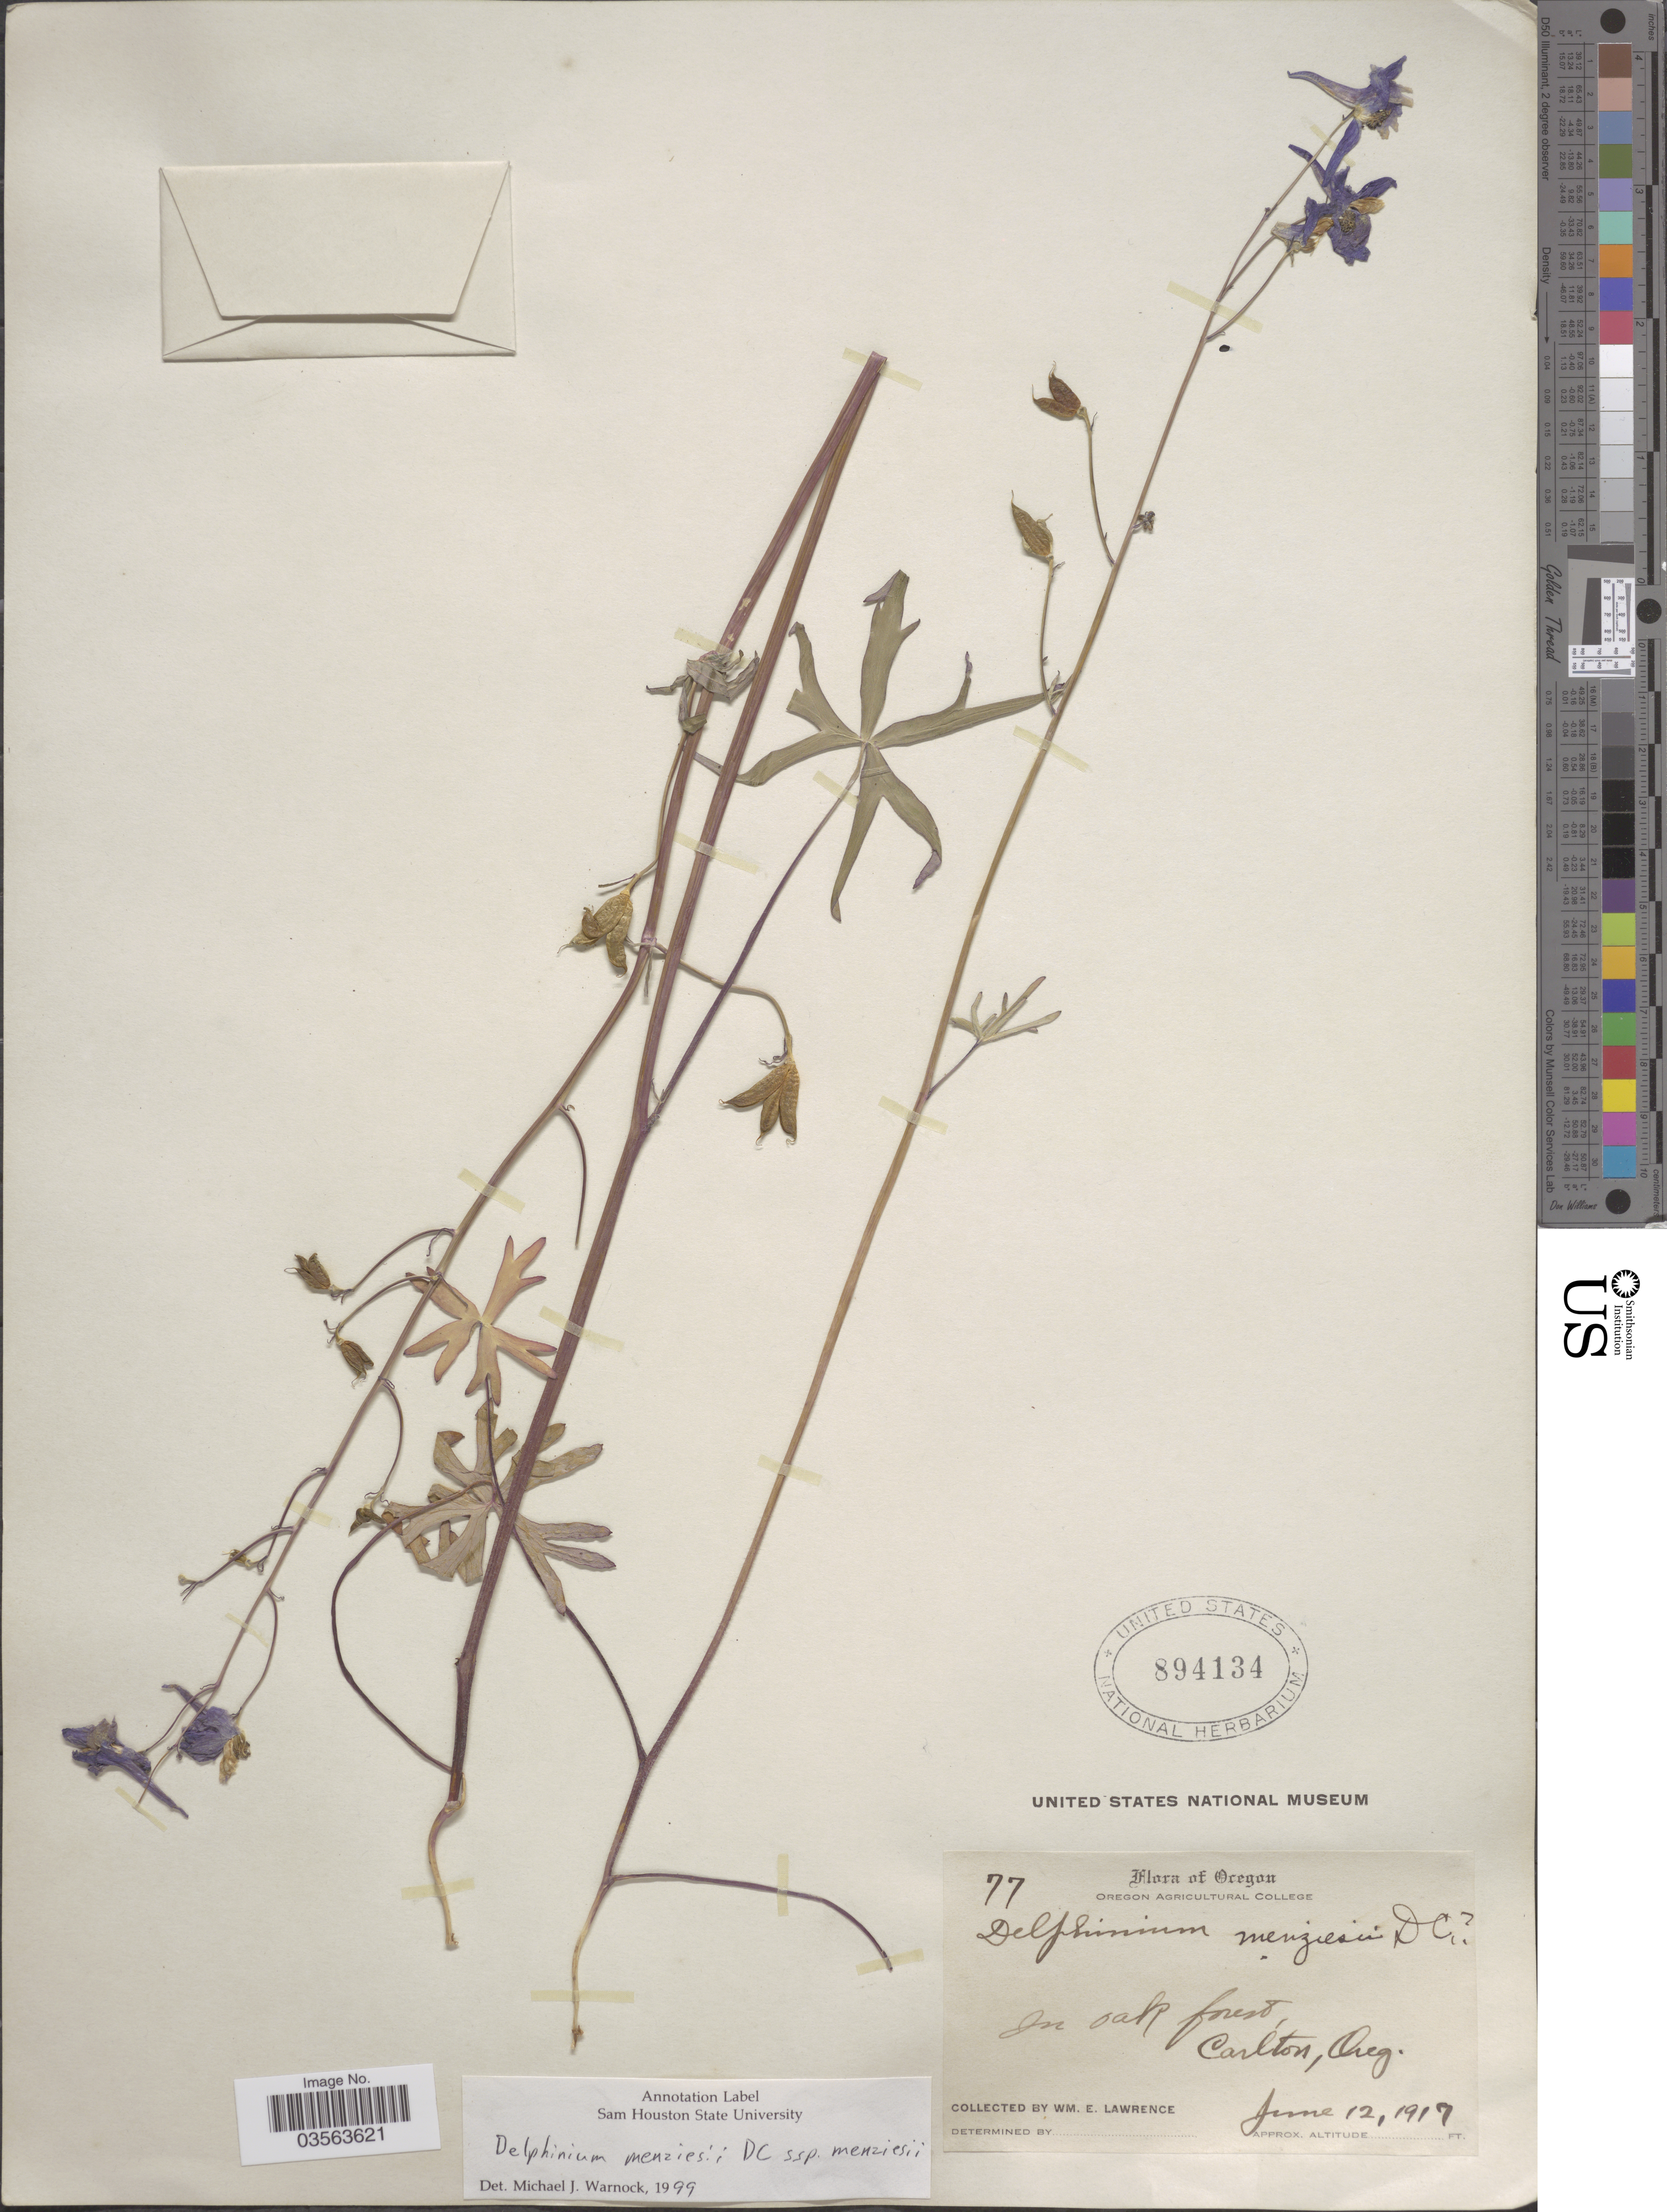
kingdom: Plantae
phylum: Tracheophyta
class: Magnoliopsida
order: Ranunculales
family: Ranunculaceae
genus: Delphinium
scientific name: Delphinium menziesii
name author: DC.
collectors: W. Lawrence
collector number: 77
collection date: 1917-06-12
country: United States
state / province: Oregon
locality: In oak forest, Carlton.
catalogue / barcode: US 894134